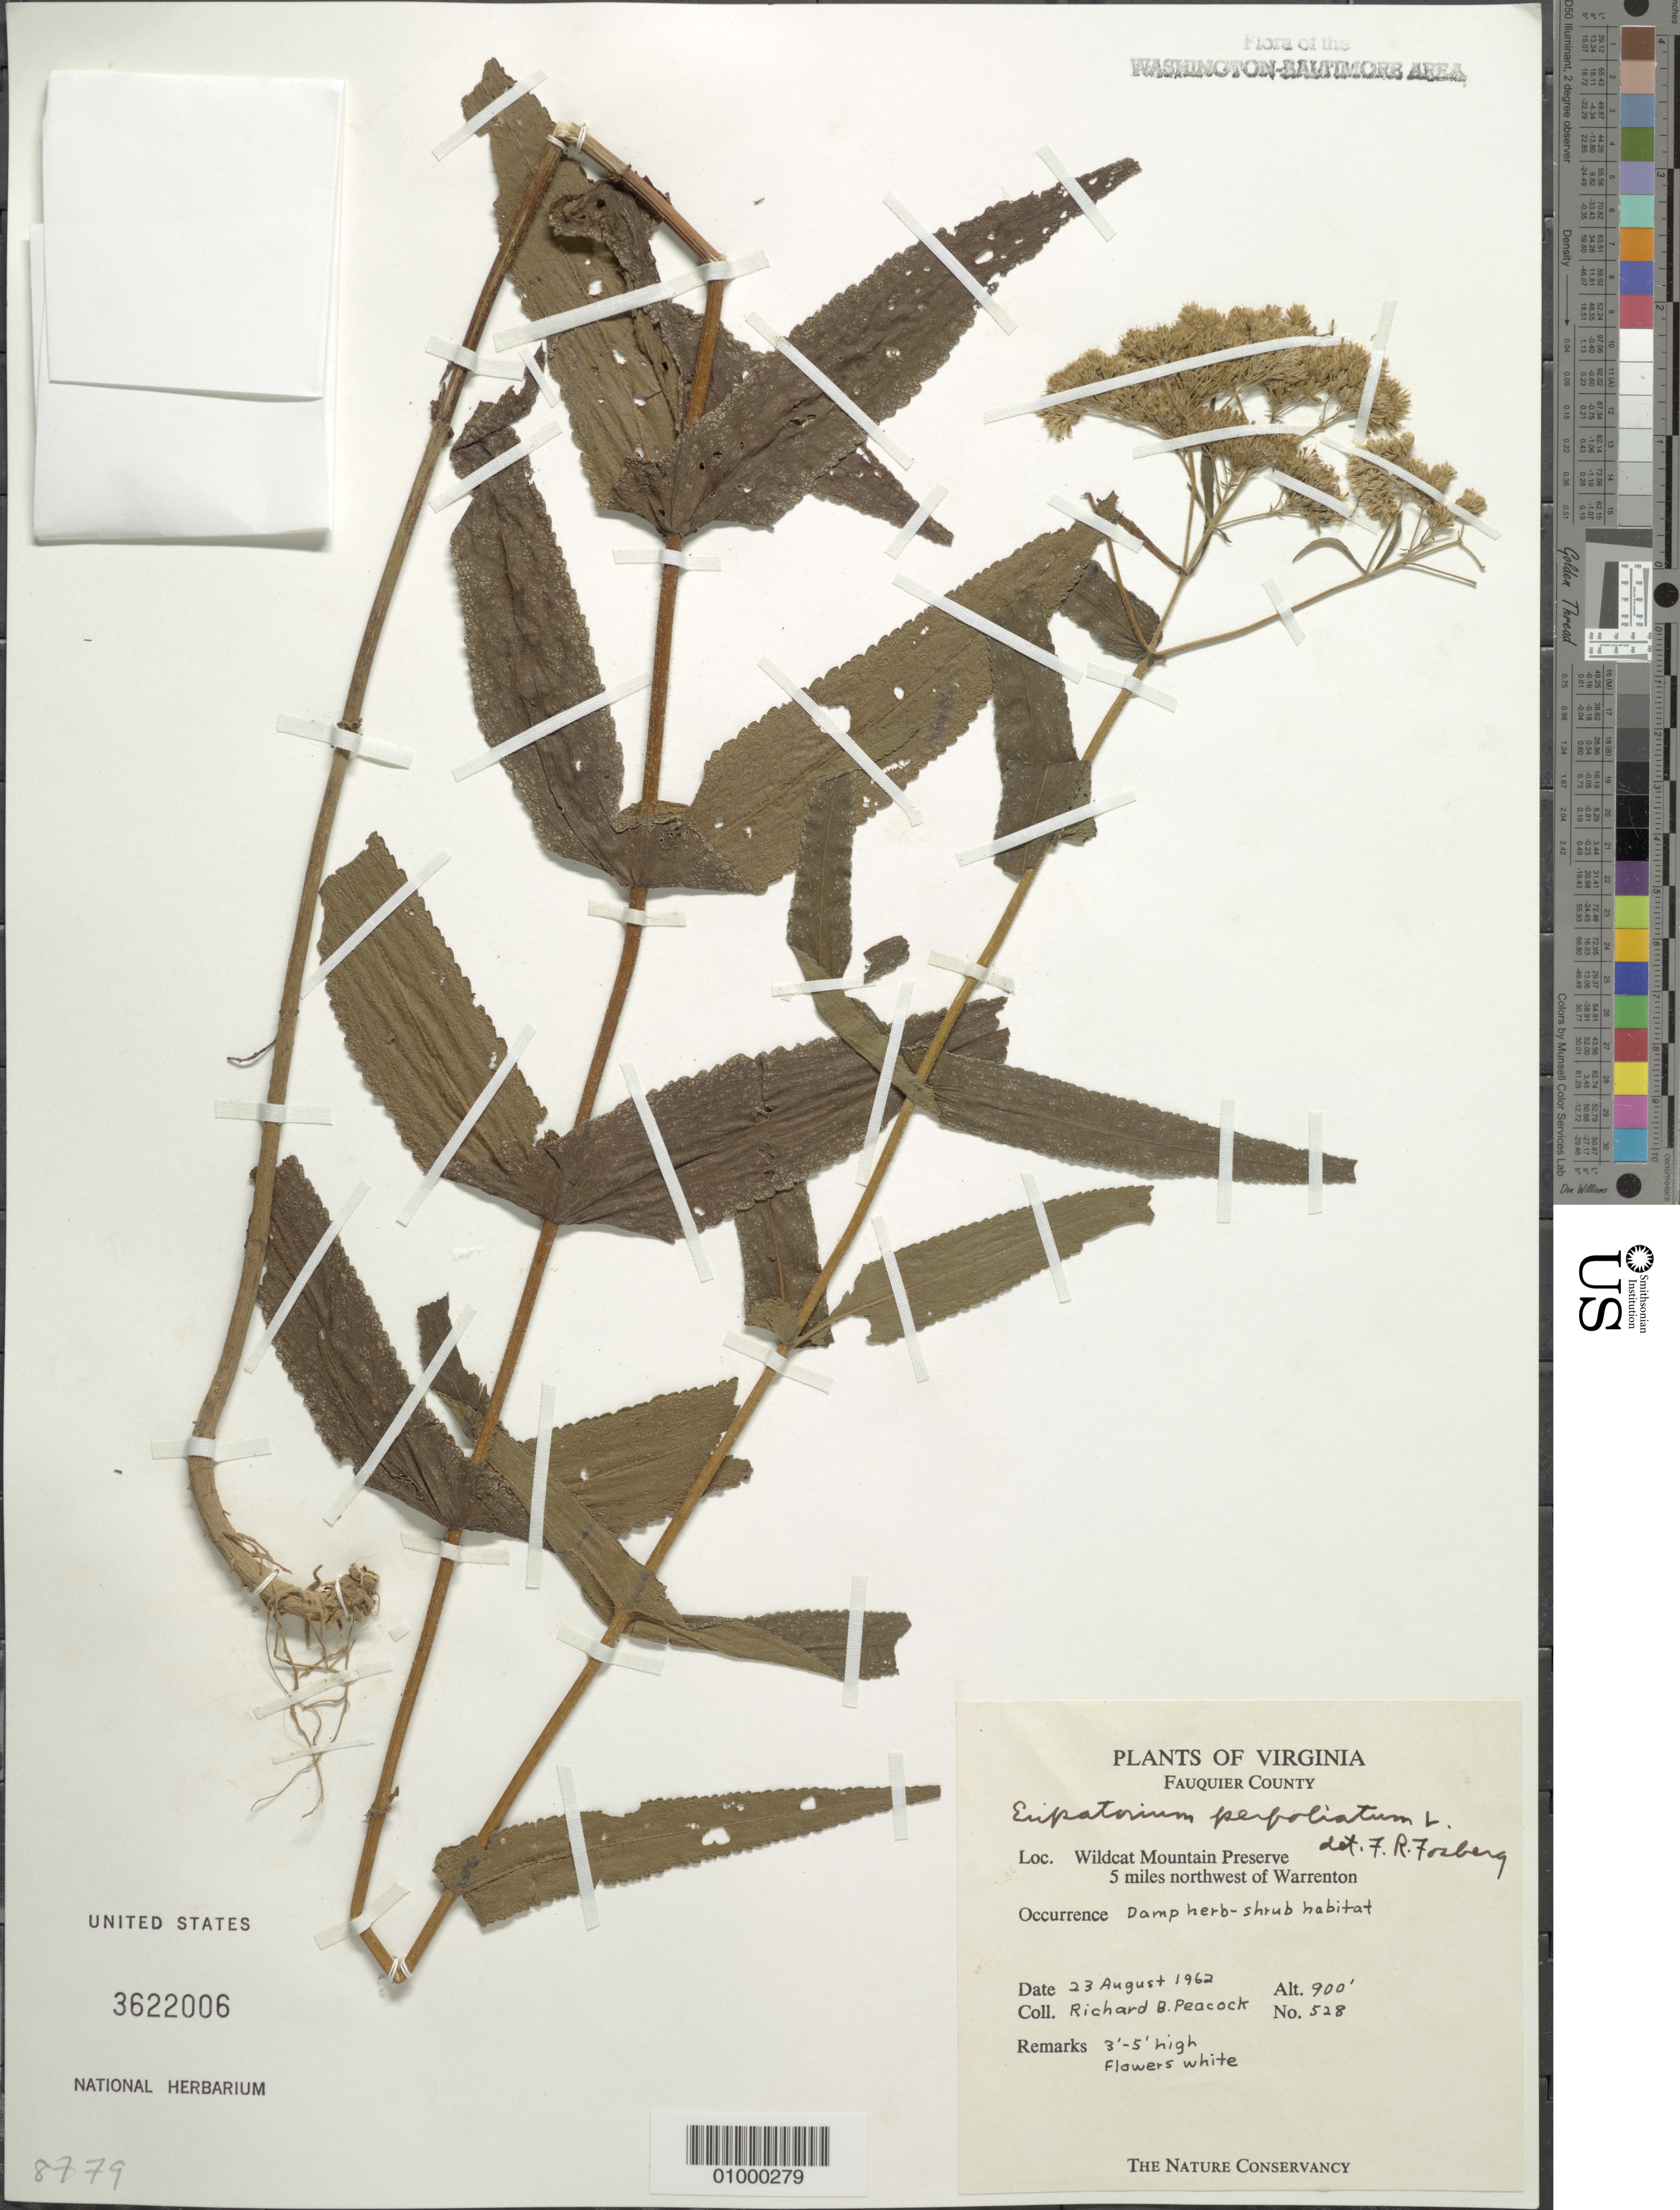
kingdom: Plantae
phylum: Tracheophyta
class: Magnoliopsida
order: Asterales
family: Asteraceae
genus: Eupatorium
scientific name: Eupatorium perfoliatum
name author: L.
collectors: R. Peacock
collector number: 528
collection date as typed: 23 Aug 1962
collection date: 1962-08-23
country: United States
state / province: Virginia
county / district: Fauquier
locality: Wildcat Mountain Preserve, 5 miles northwest of Warrenton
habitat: damp herb-shrub habitat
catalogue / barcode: US 3622006